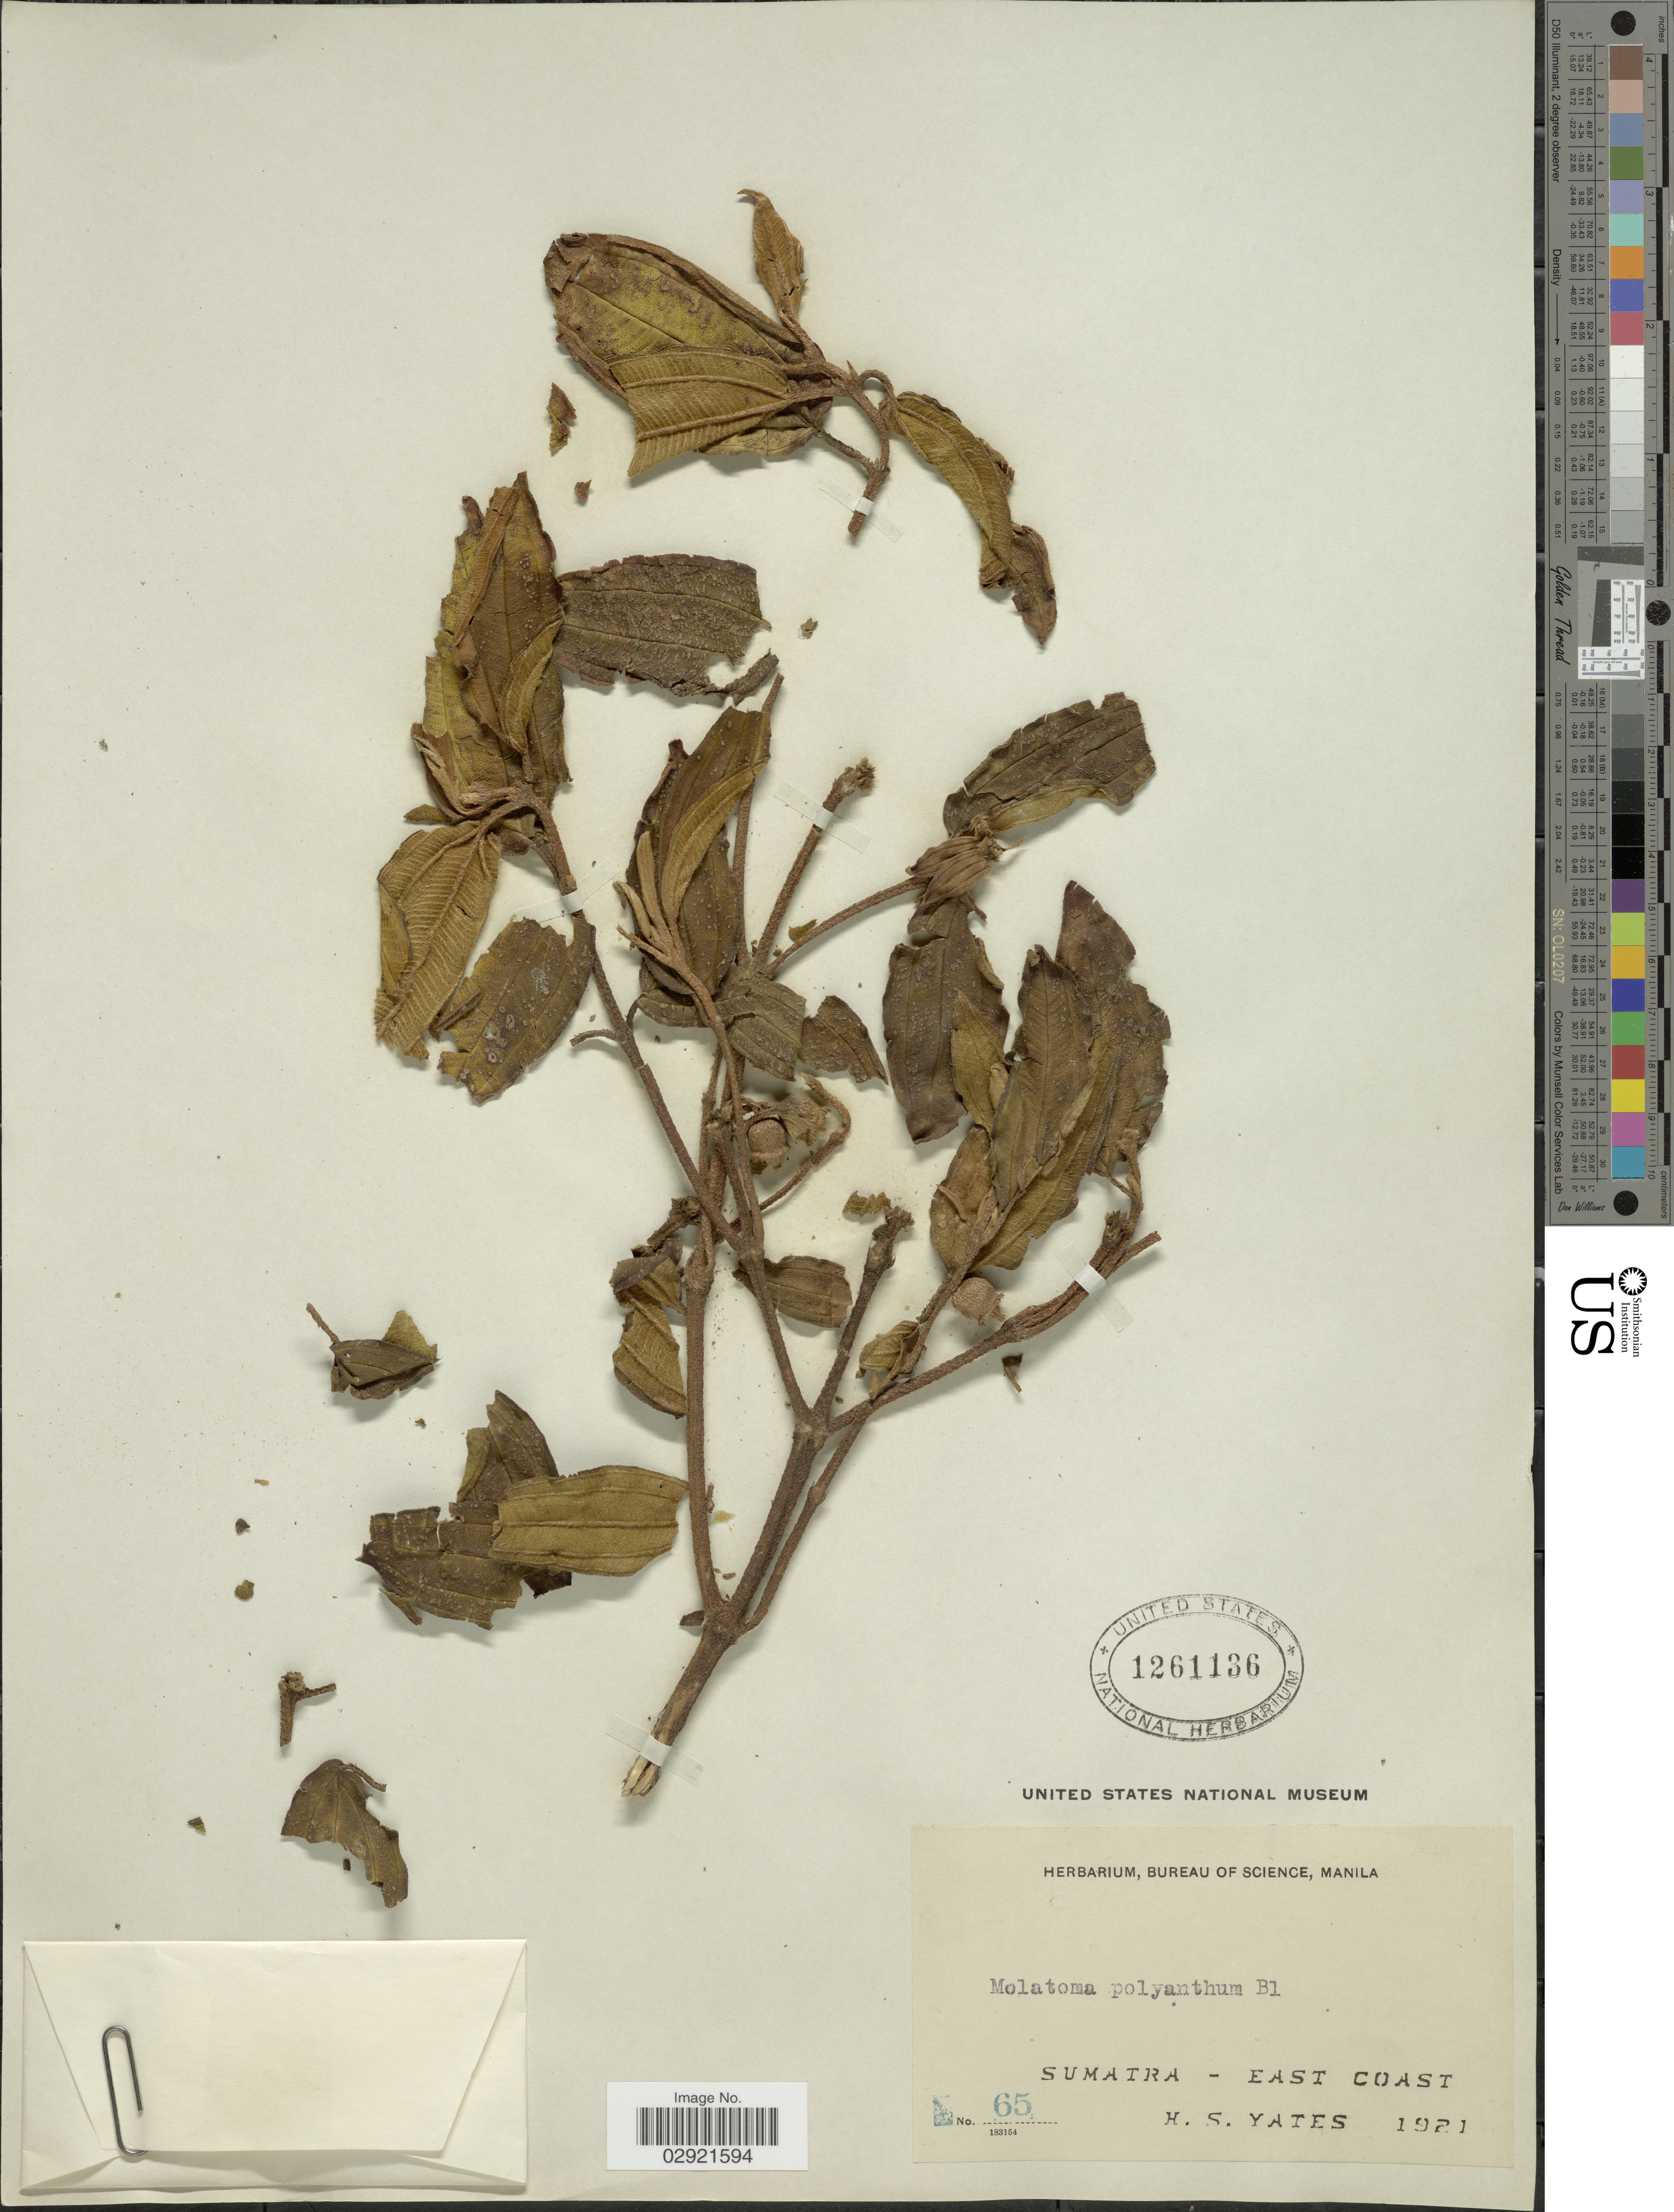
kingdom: Plantae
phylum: Tracheophyta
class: Magnoliopsida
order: Myrtales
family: Melastomataceae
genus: Melastoma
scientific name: Melastoma malabathricum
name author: L.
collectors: H. S. Yates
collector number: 65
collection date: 1921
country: Indonesia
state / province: Sumatra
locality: Sumatra - East Coast.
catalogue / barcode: US 1261136